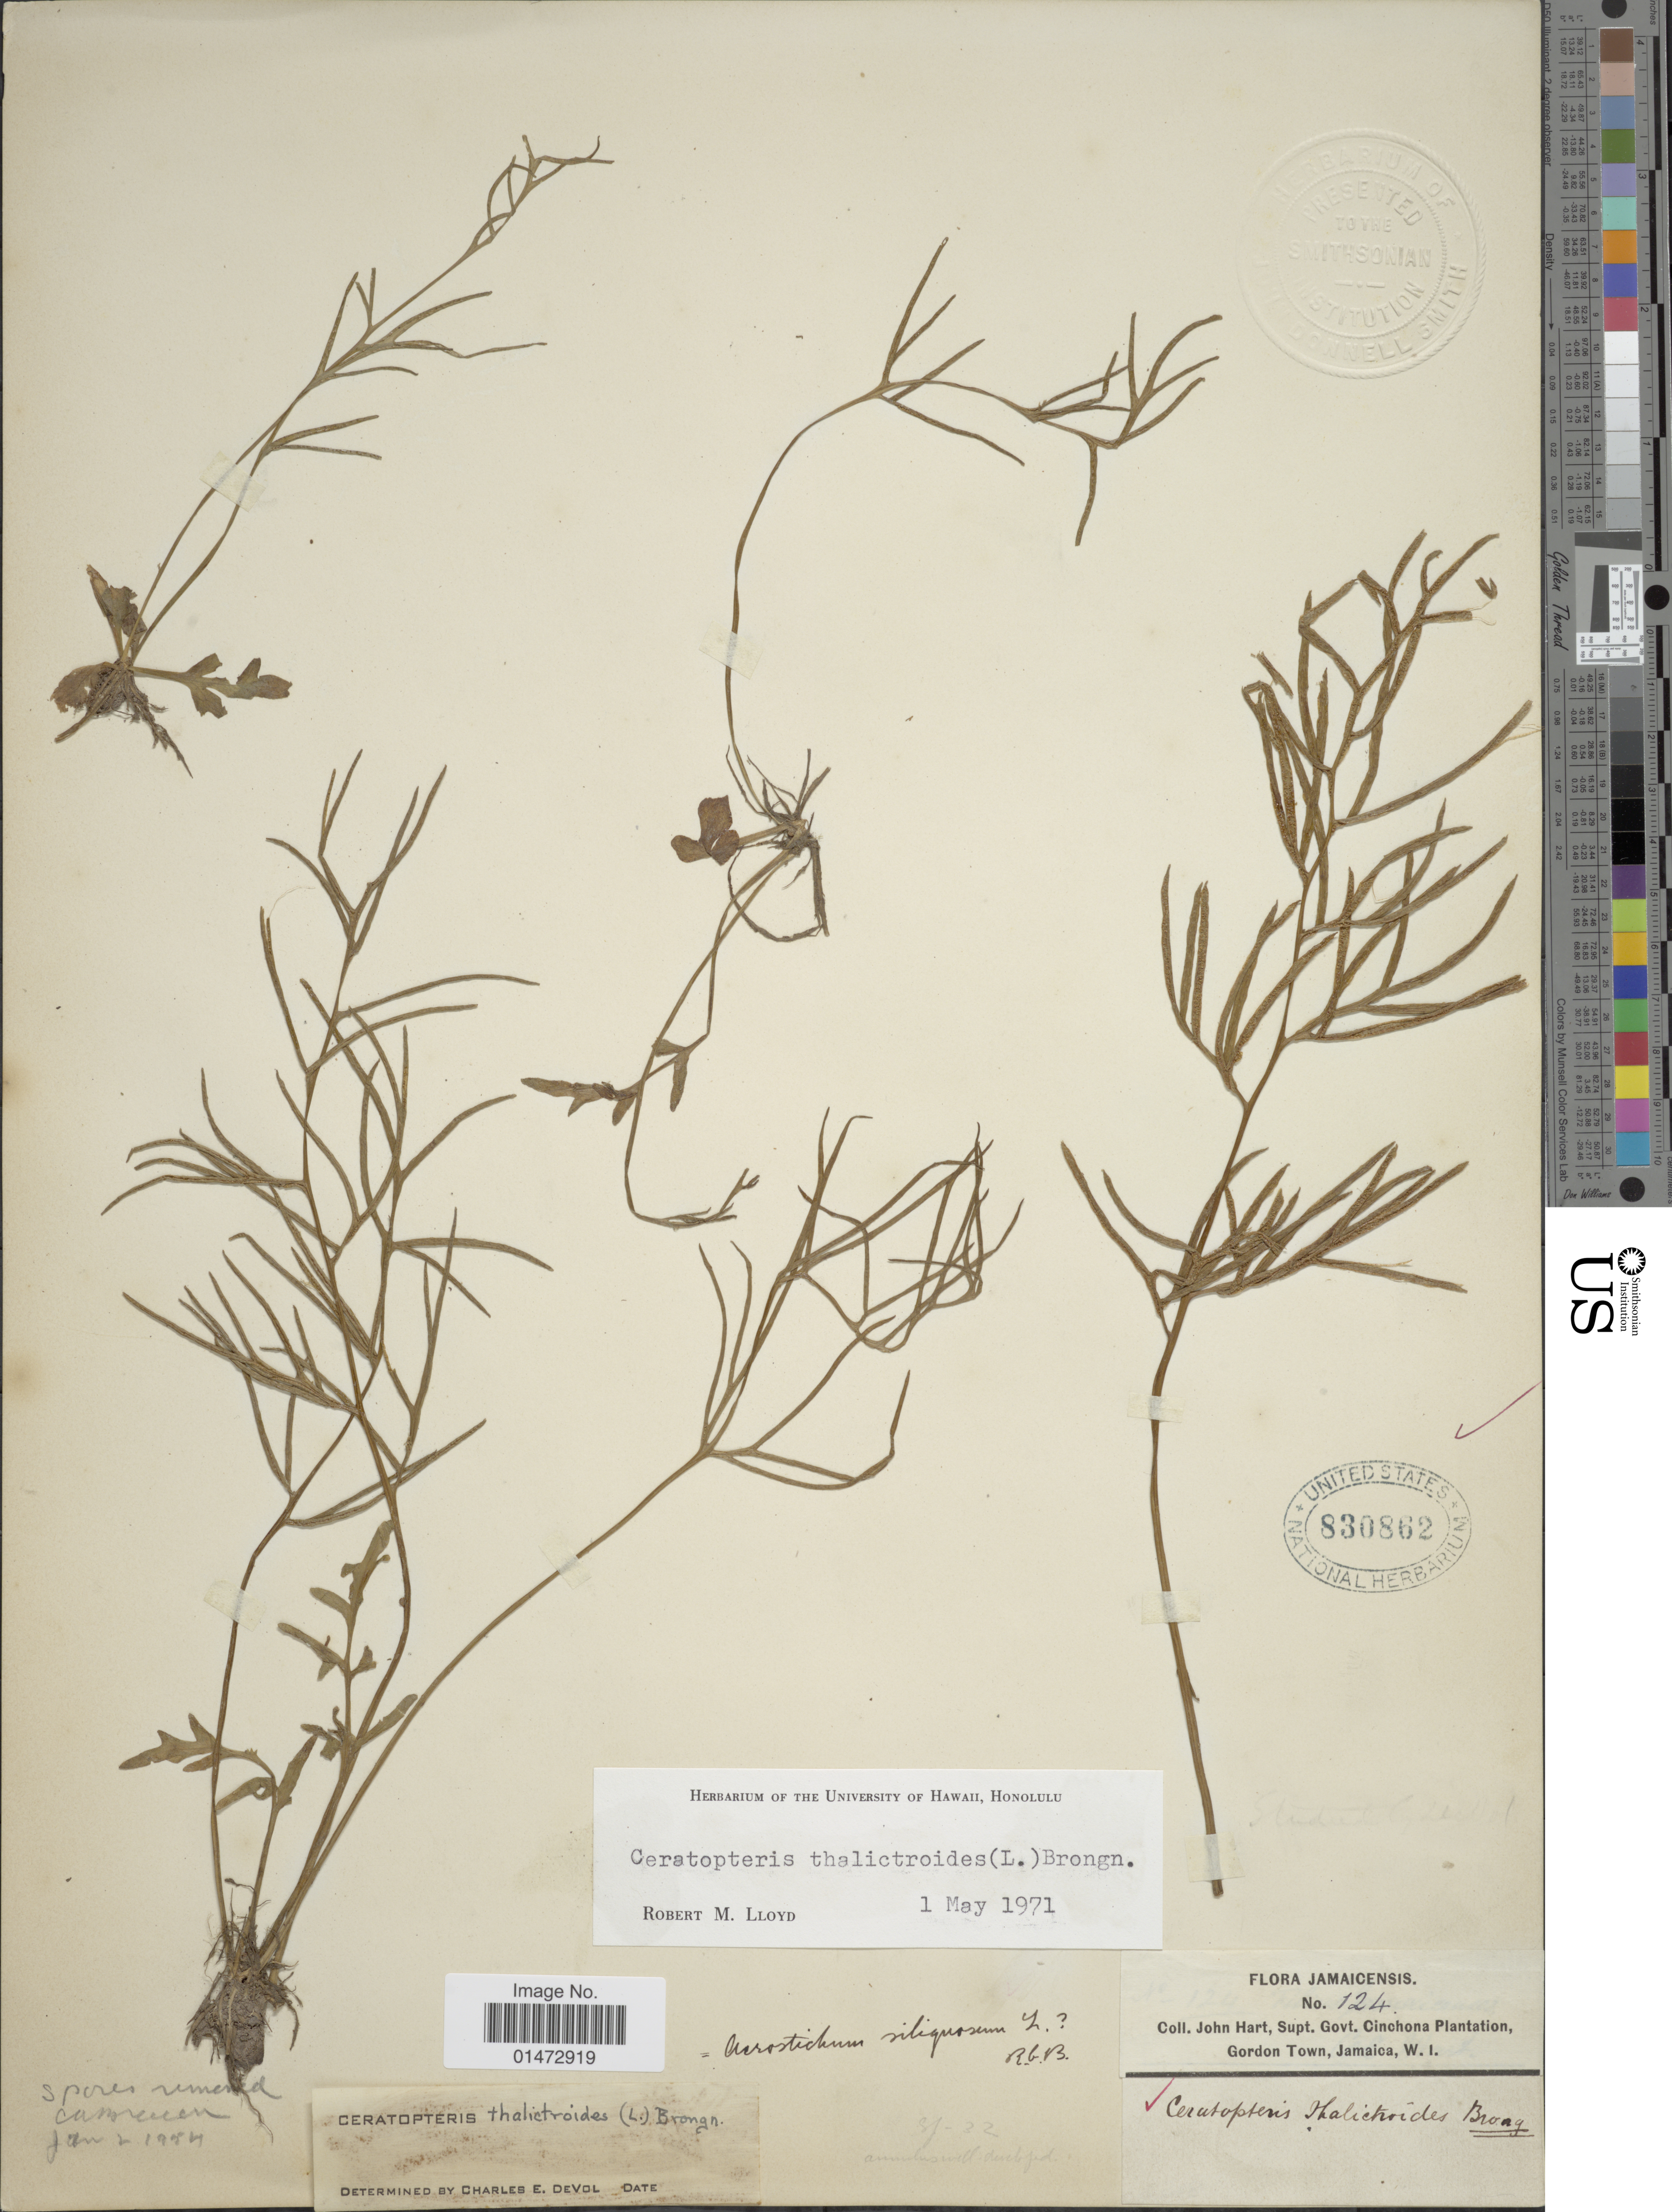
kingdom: Plantae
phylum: Tracheophyta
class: Polypodiopsida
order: Polypodiales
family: Pteridaceae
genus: Ceratopteris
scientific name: Ceratopteris thalictroides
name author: (L.) Brongn.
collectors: J. H. Hart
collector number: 124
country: Jamaica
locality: Gordon Town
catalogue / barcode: US 830862